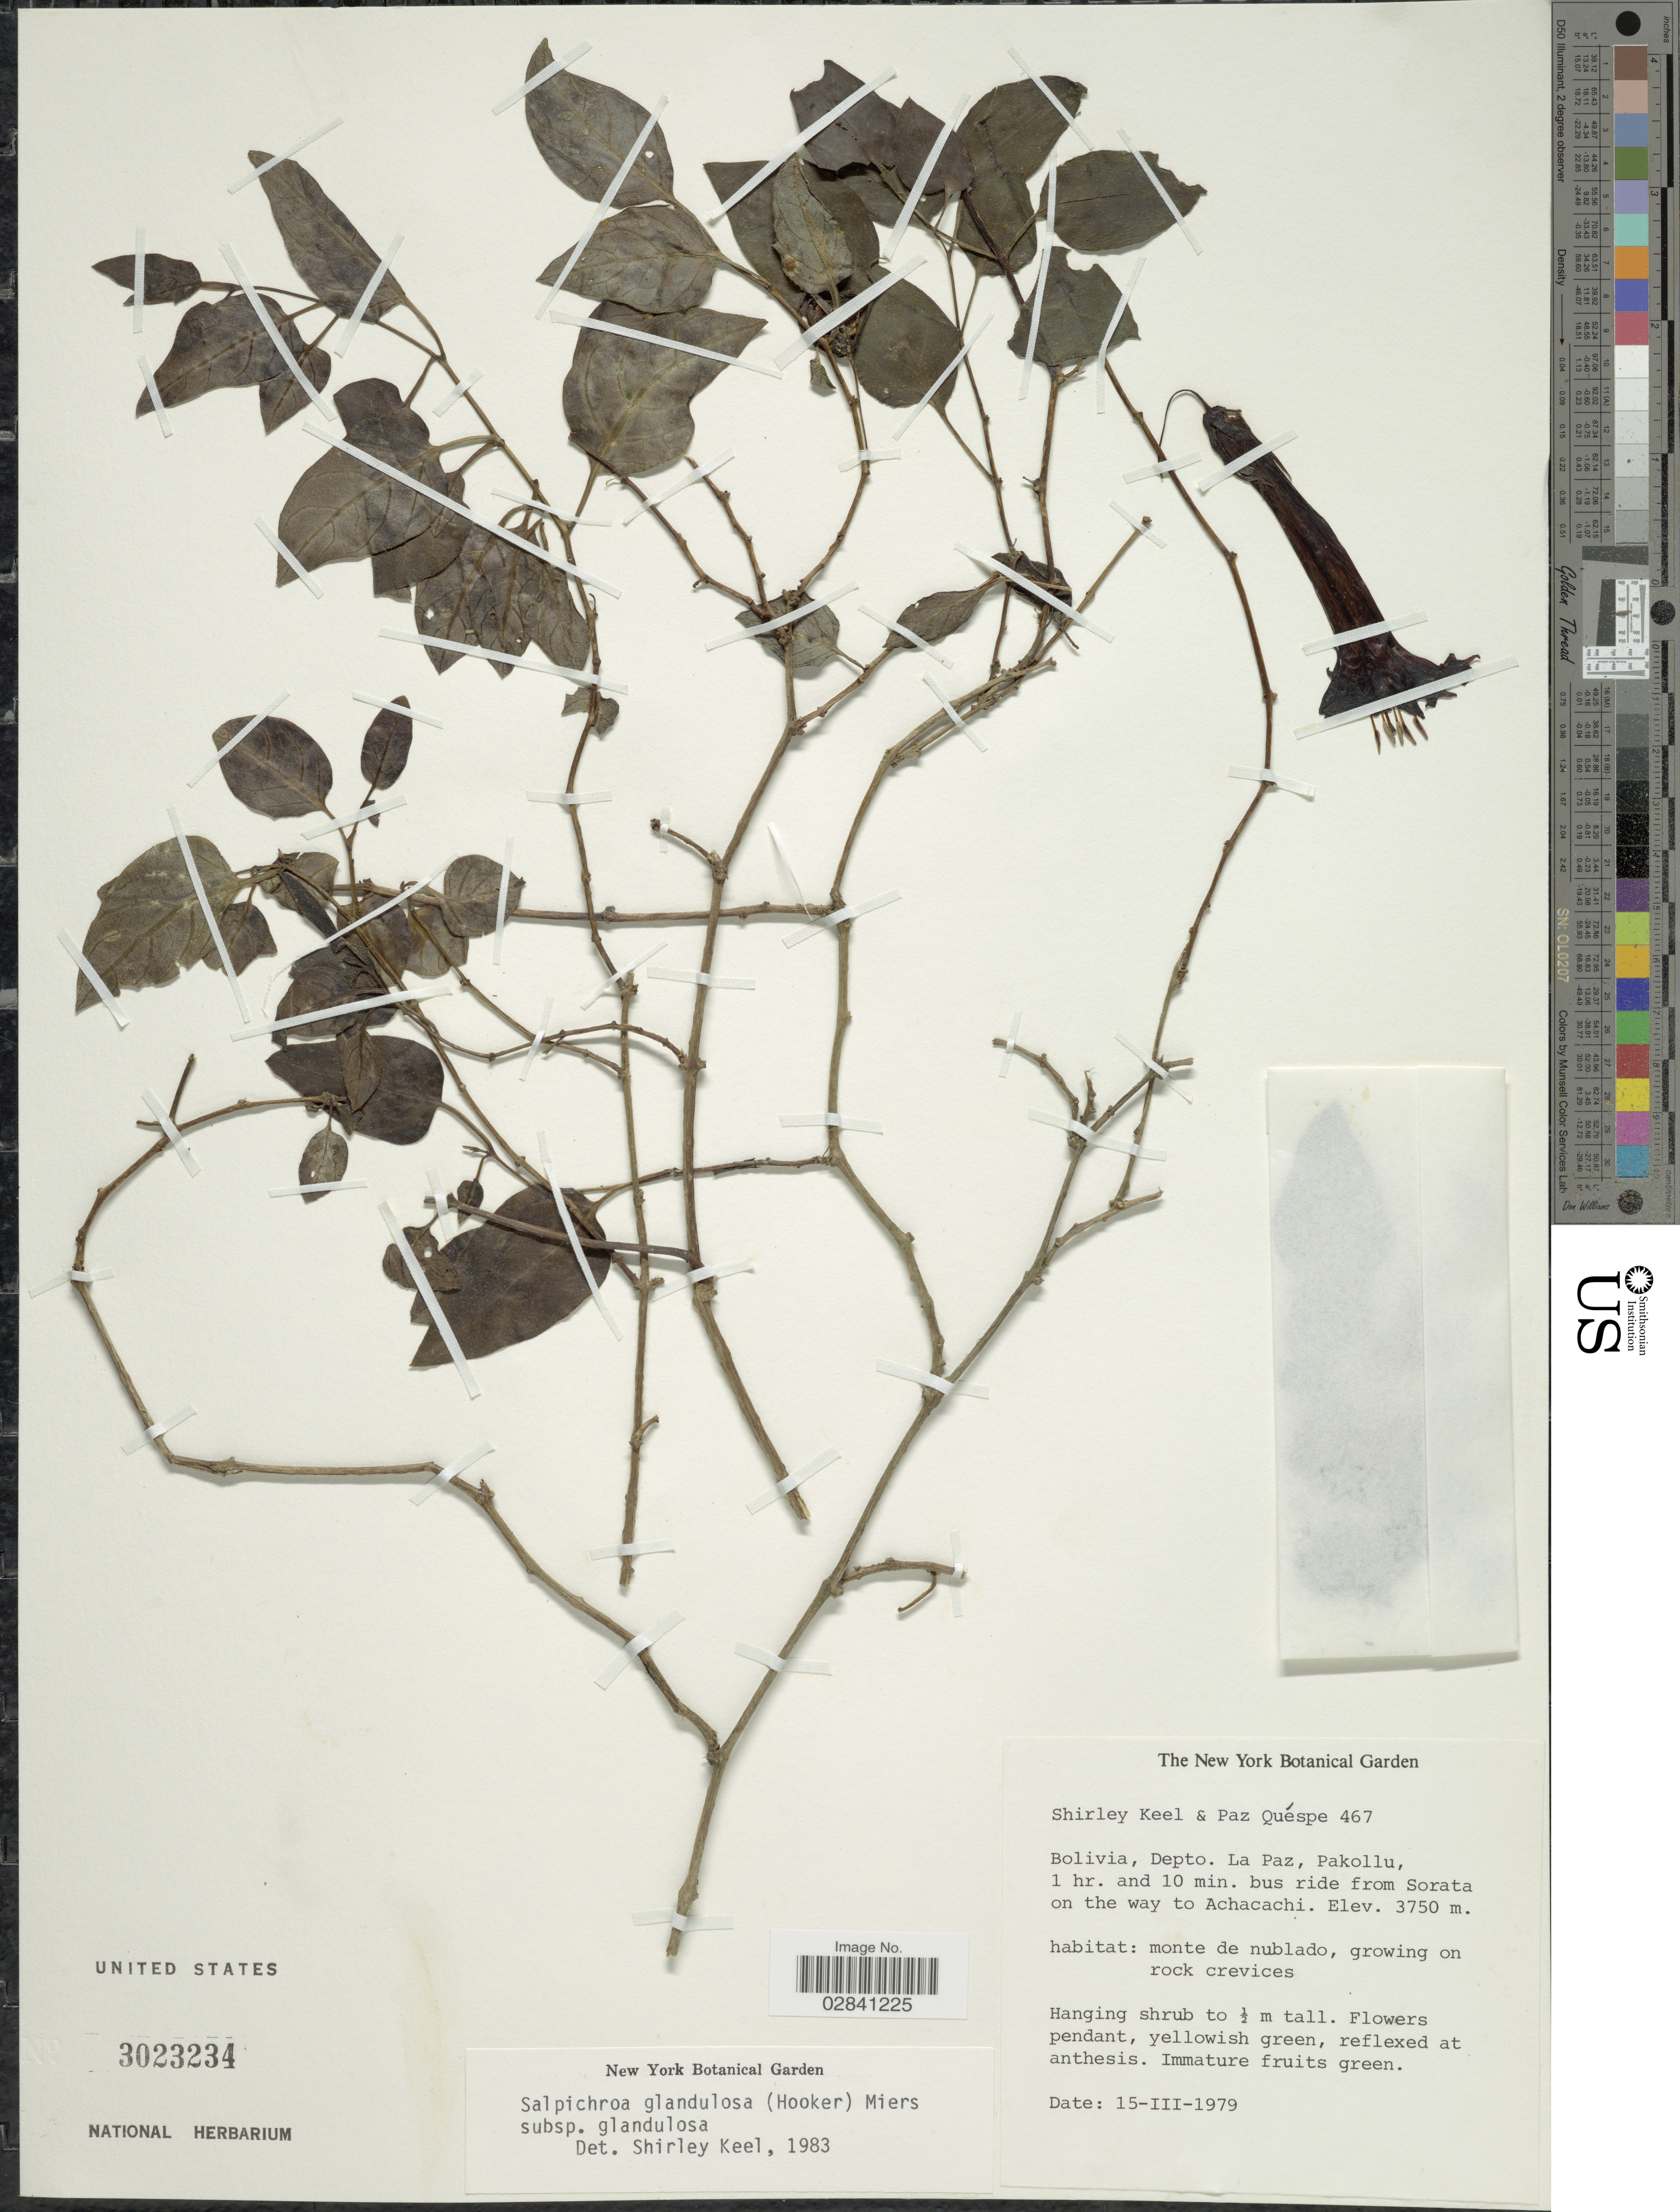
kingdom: Plantae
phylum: Tracheophyta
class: Magnoliopsida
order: Solanales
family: Solanaceae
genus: Salpichroa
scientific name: Salpichroa glandulosa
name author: (Hook.) Miers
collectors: S. Keel & P. Quéspe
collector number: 467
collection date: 1979-03-15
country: Bolivia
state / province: La Paz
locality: Depto. La Paz, Pakollu, 1 hr. and 10 min. bus ride from Sorata on the way to Acacachi.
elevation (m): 3750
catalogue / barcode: US 3023234